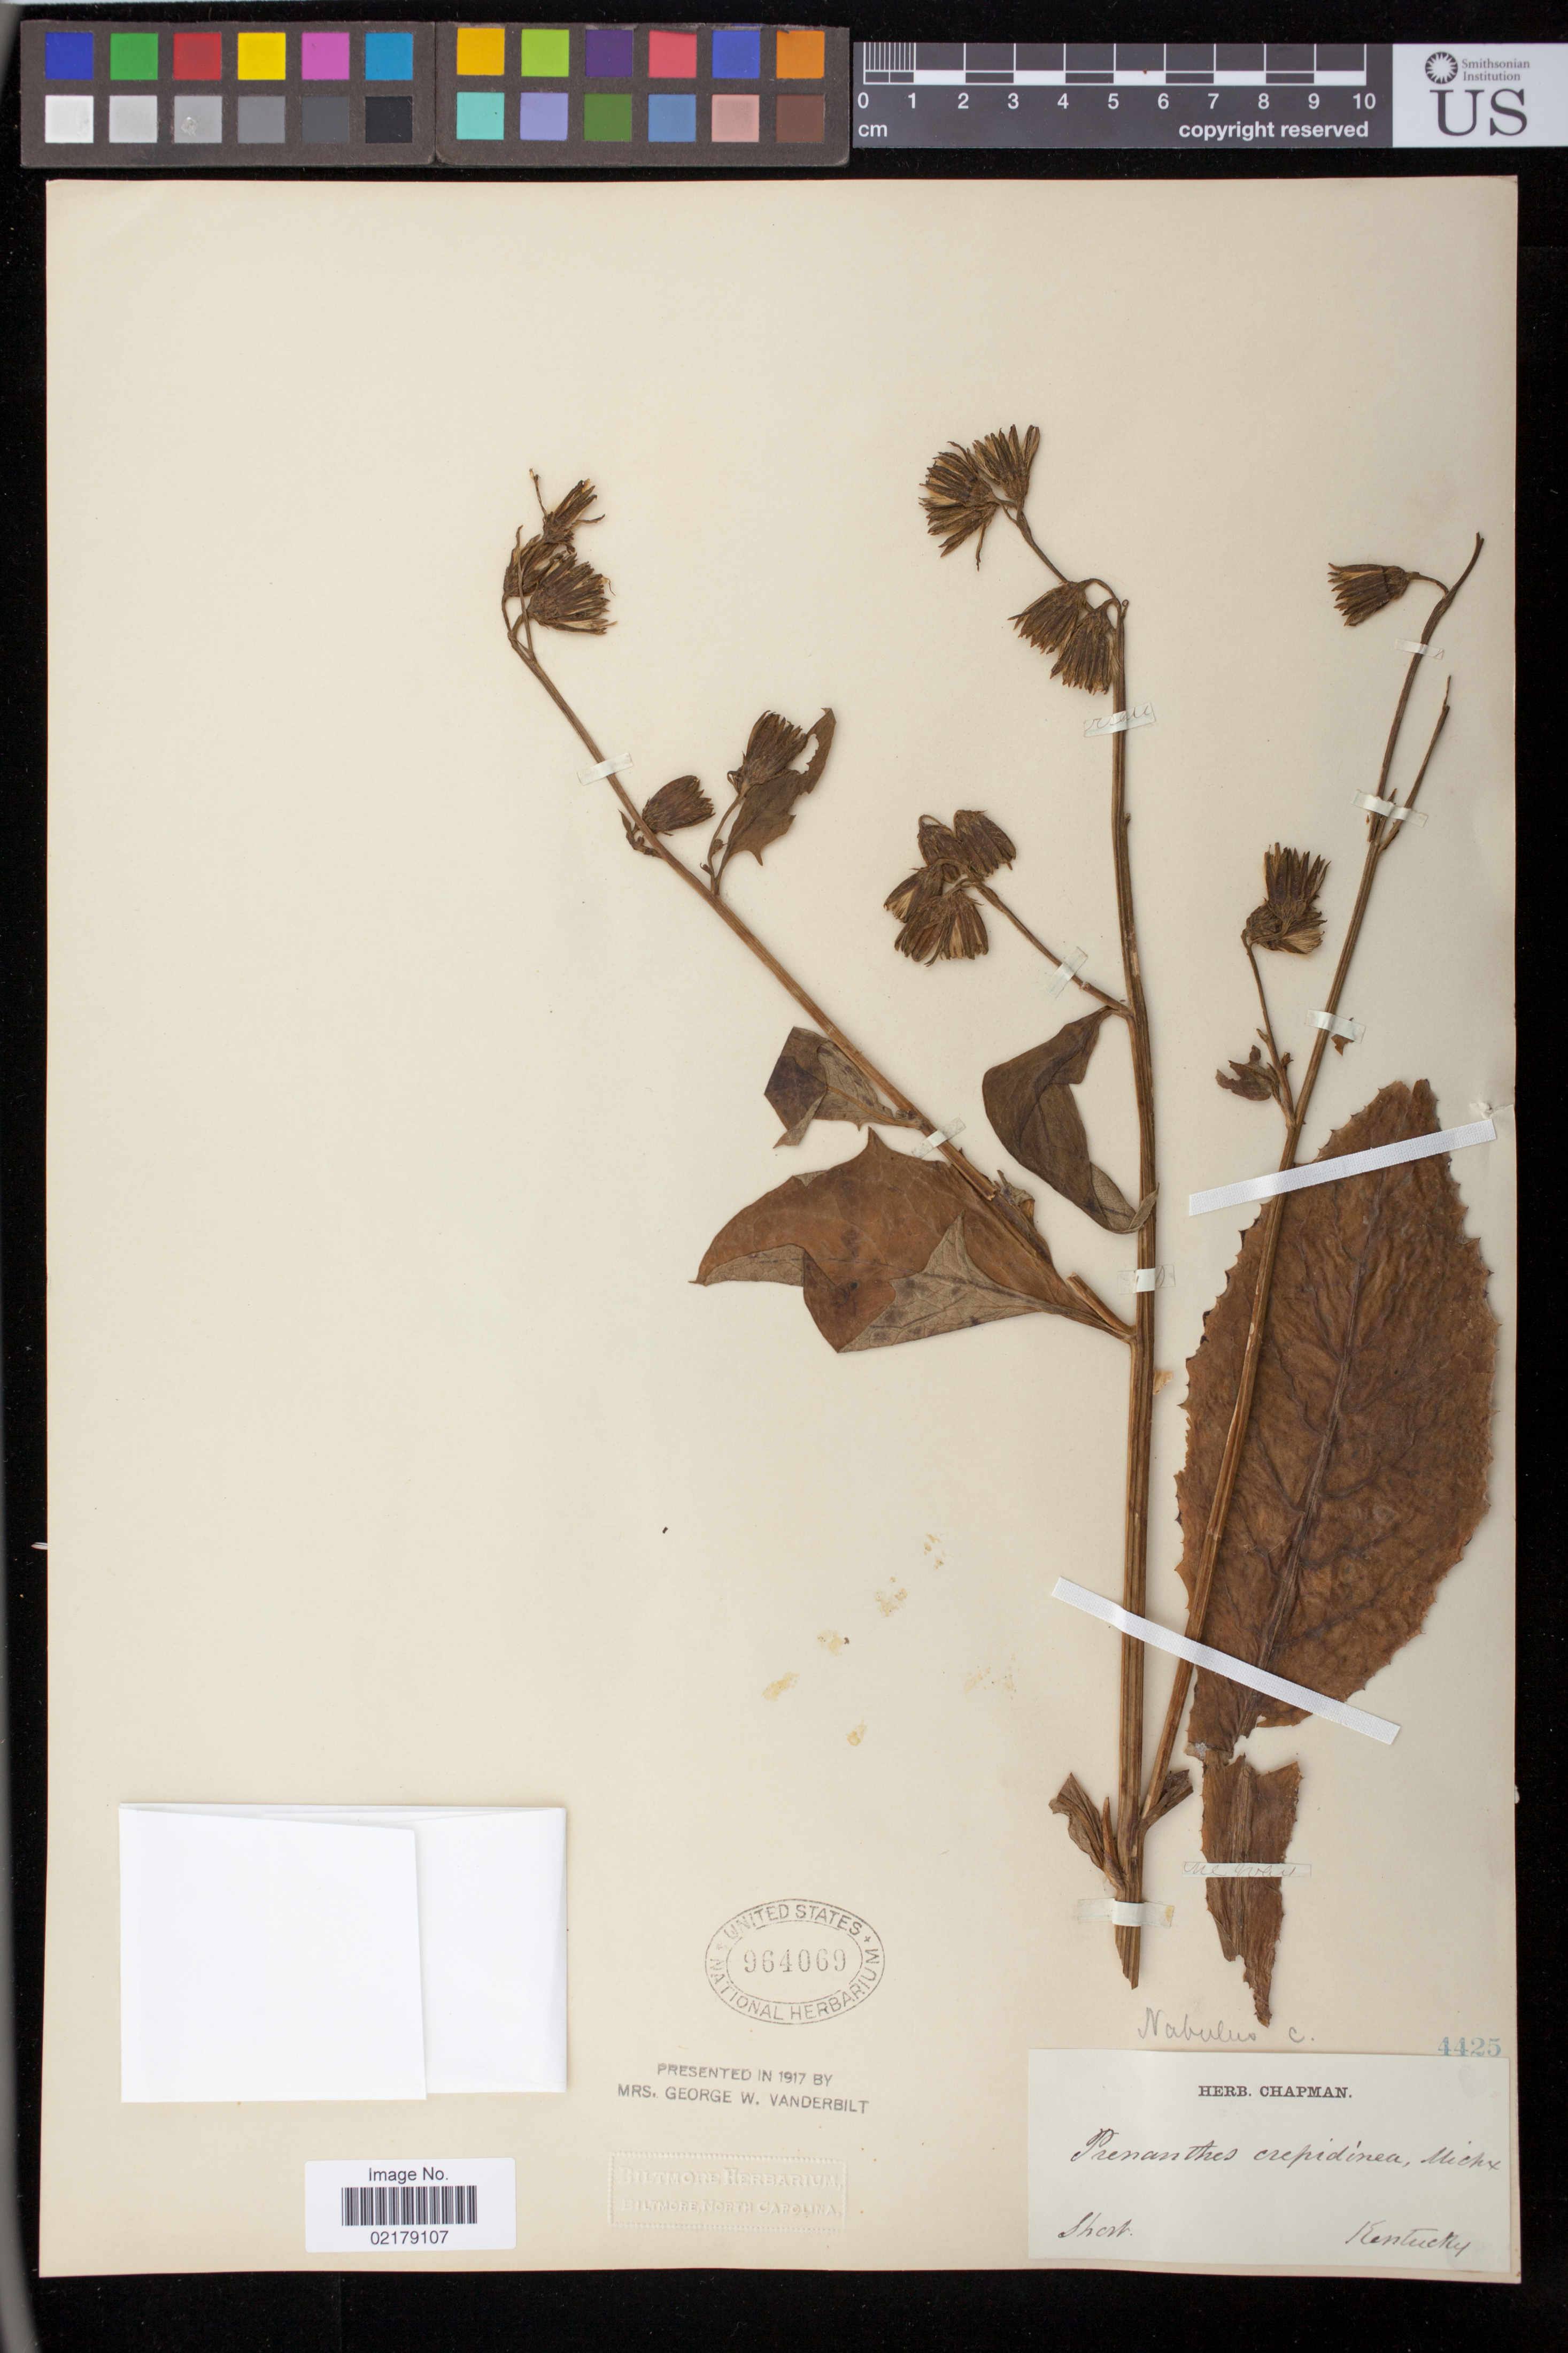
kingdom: Plantae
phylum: Tracheophyta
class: Magnoliopsida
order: Asterales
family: Asteraceae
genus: Prenanthes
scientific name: Prenanthes crepidinea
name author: Michx.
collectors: -. Short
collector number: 4425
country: United States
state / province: Kentucky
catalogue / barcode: US 964069